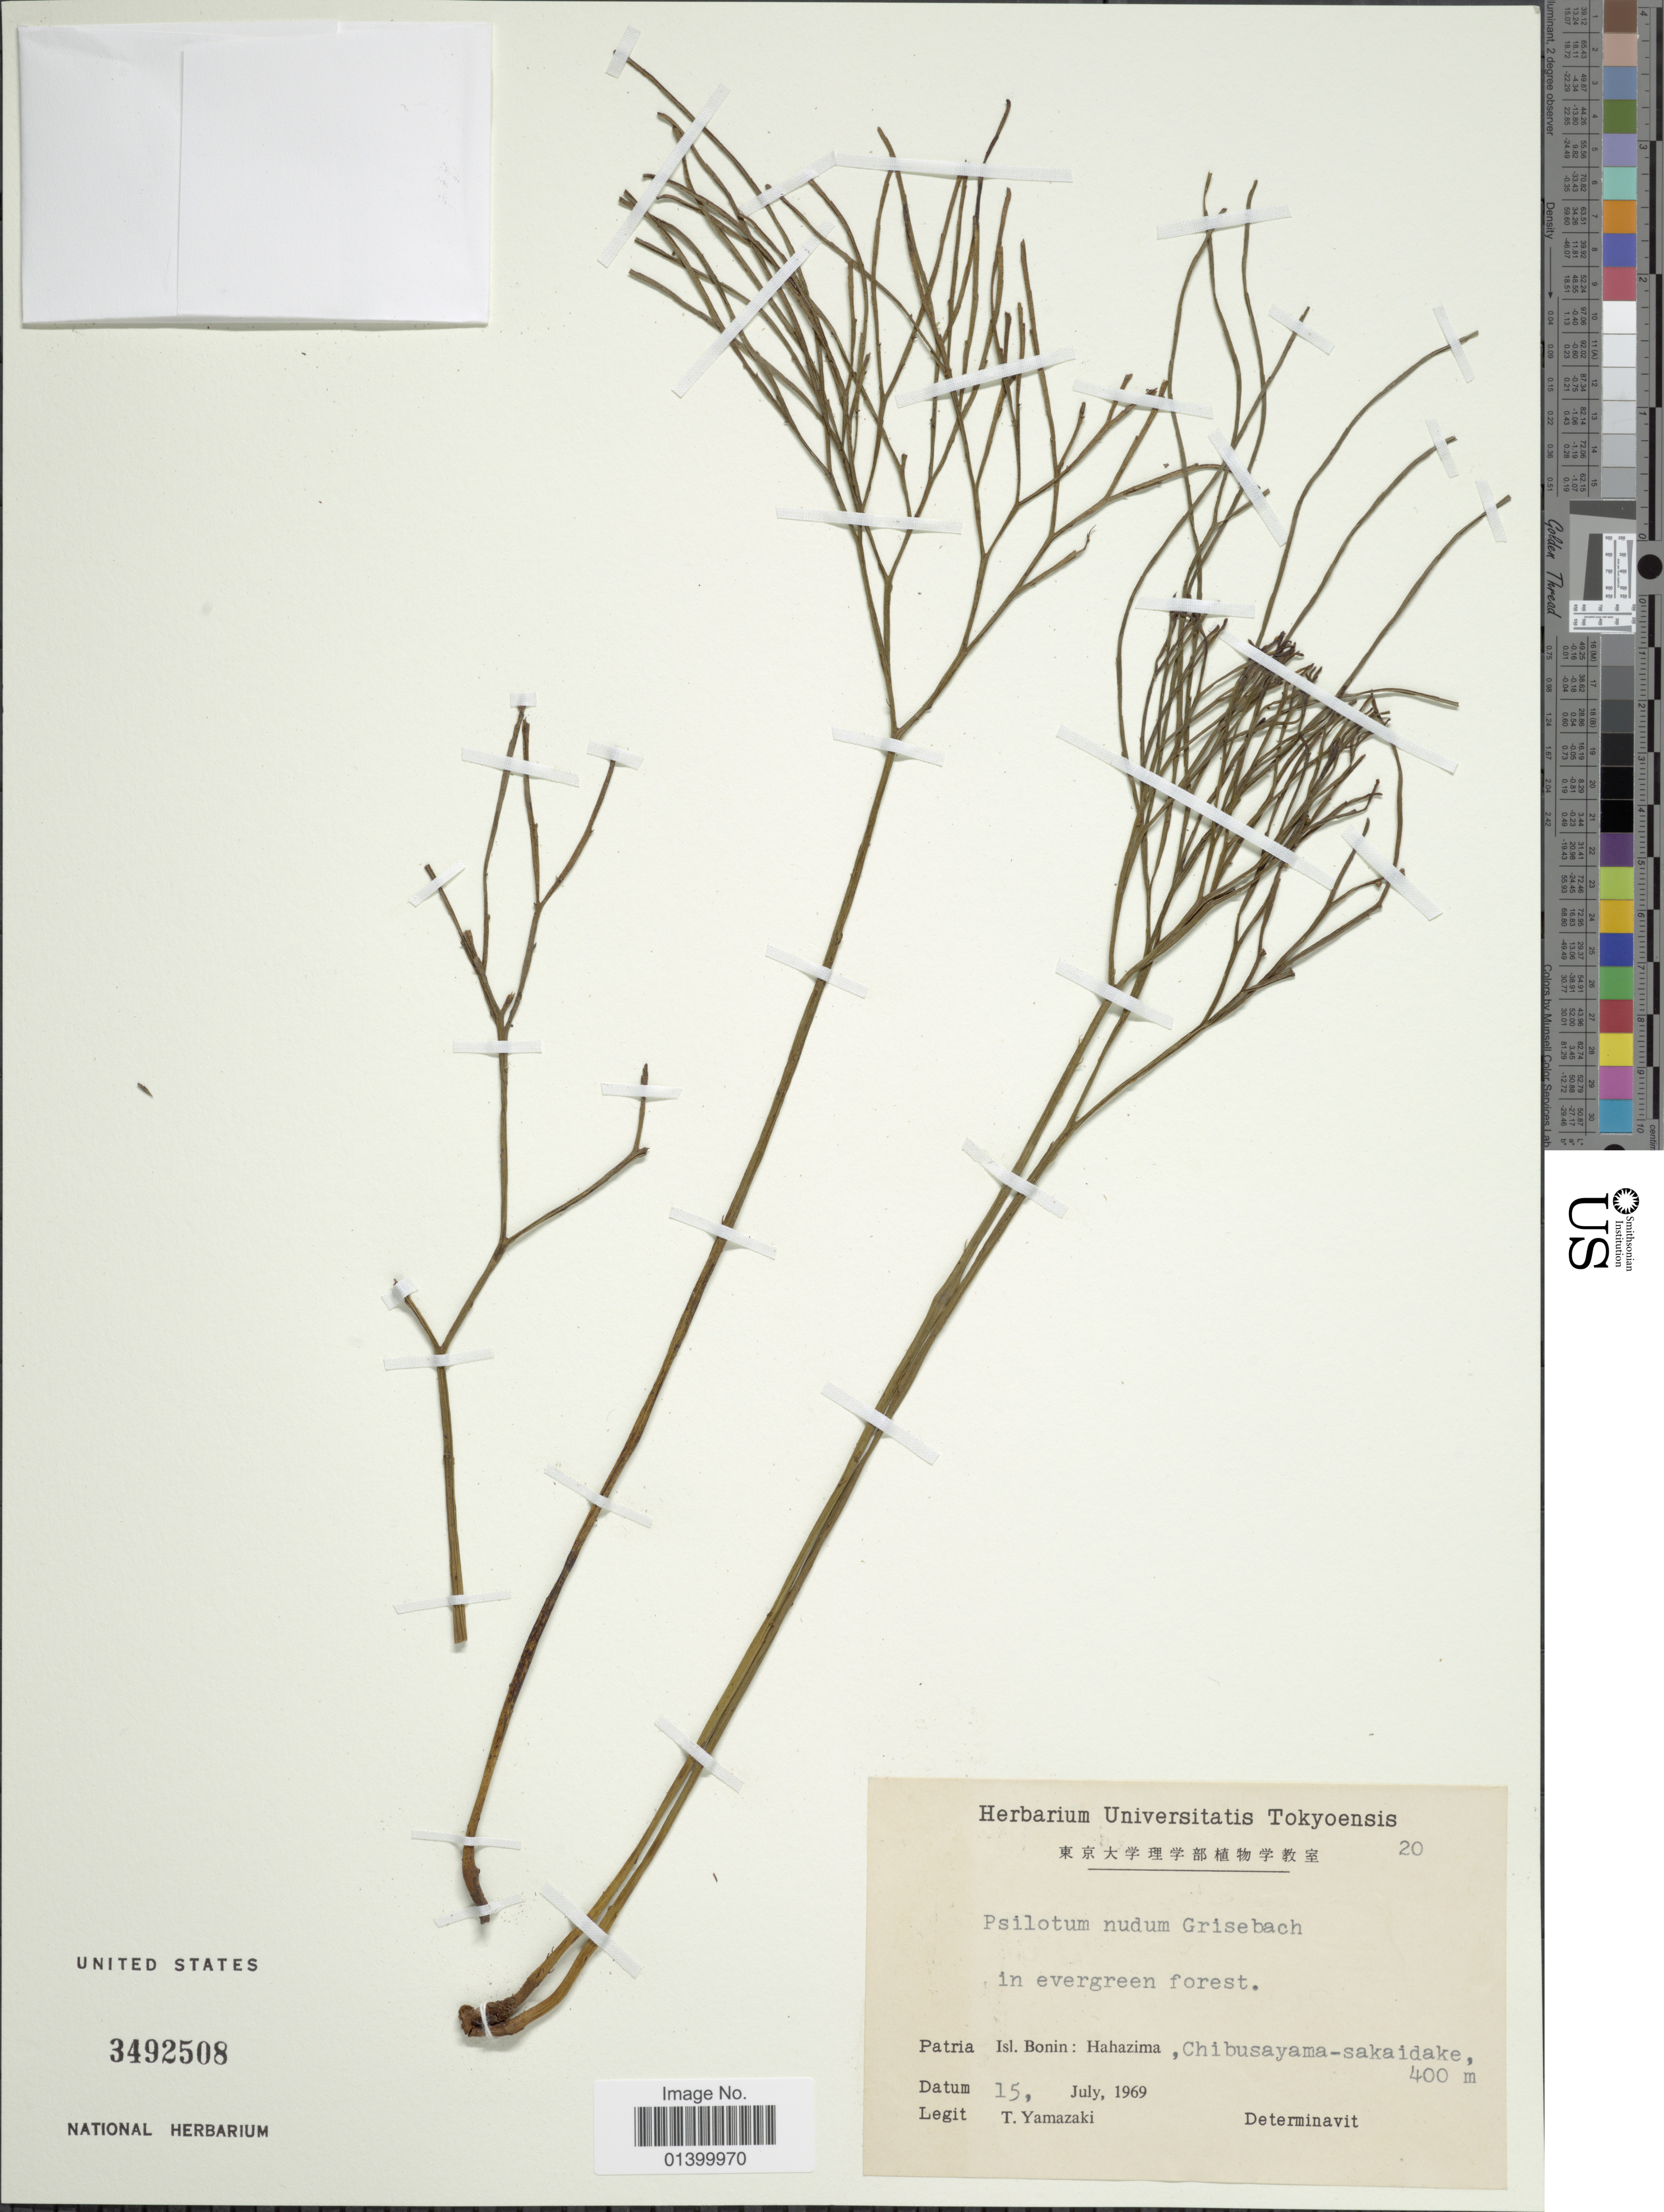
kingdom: Plantae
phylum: Tracheophyta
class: Polypodiopsida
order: Psilotales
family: Psilotaceae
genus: Psilotum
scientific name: Psilotum nudum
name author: (L.) P. Beauv.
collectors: T. Yamazaki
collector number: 20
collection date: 1969-07-15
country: Japan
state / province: Tokyo, Federal City of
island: Bonin Islands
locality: Patria: Isl. Bonin: Hahazima, Chibusayama-sakaidake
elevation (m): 400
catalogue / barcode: US 3492508